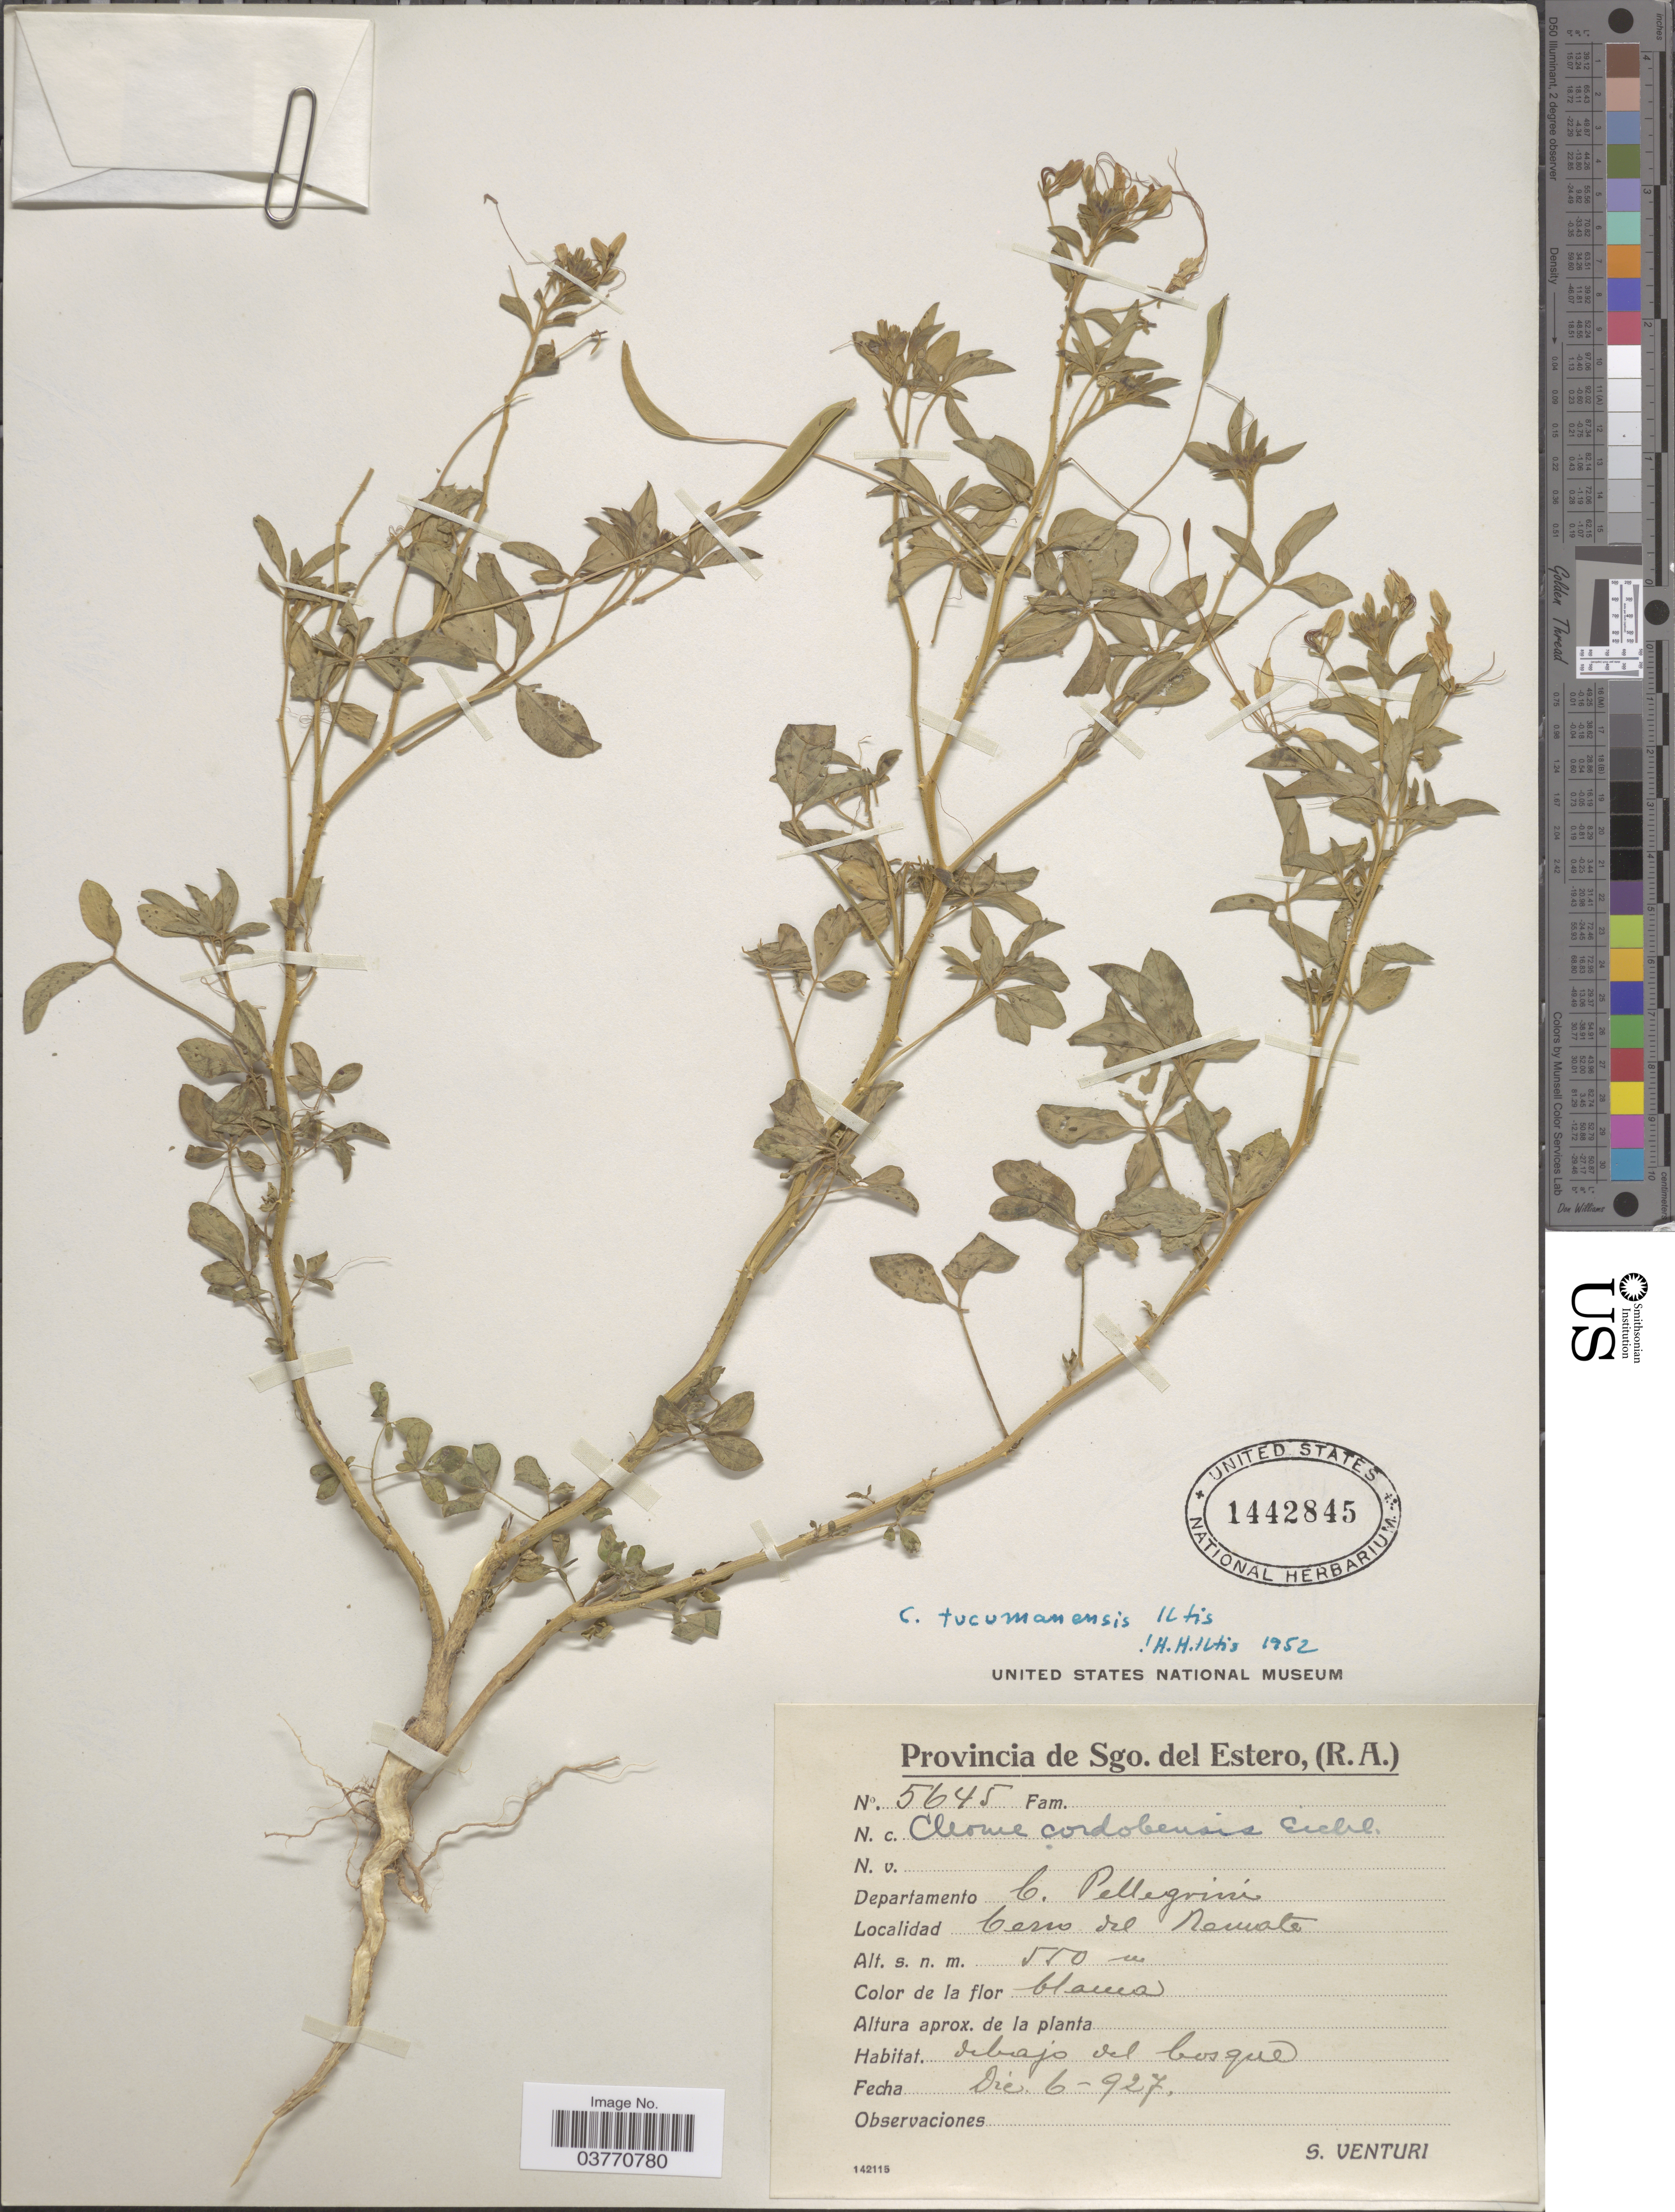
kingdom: Plantae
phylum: Tracheophyta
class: Magnoliopsida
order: Brassicales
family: Cleomaceae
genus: Tarenaya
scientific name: Tarenaya tucumanensis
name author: (Iltis) Arana & Oggero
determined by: Strong, M. T., (US), Smithsonian Institution - National Museum of Natural History (UNITED STATES)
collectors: S. Venturi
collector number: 5645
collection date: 1927-12-06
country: Argentina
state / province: Santiago del Estero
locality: Provincia de Sgo. del Estero, (R. A). Departamento C. Pellegrini. Cerro del Remate.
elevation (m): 550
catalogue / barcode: US 1442845